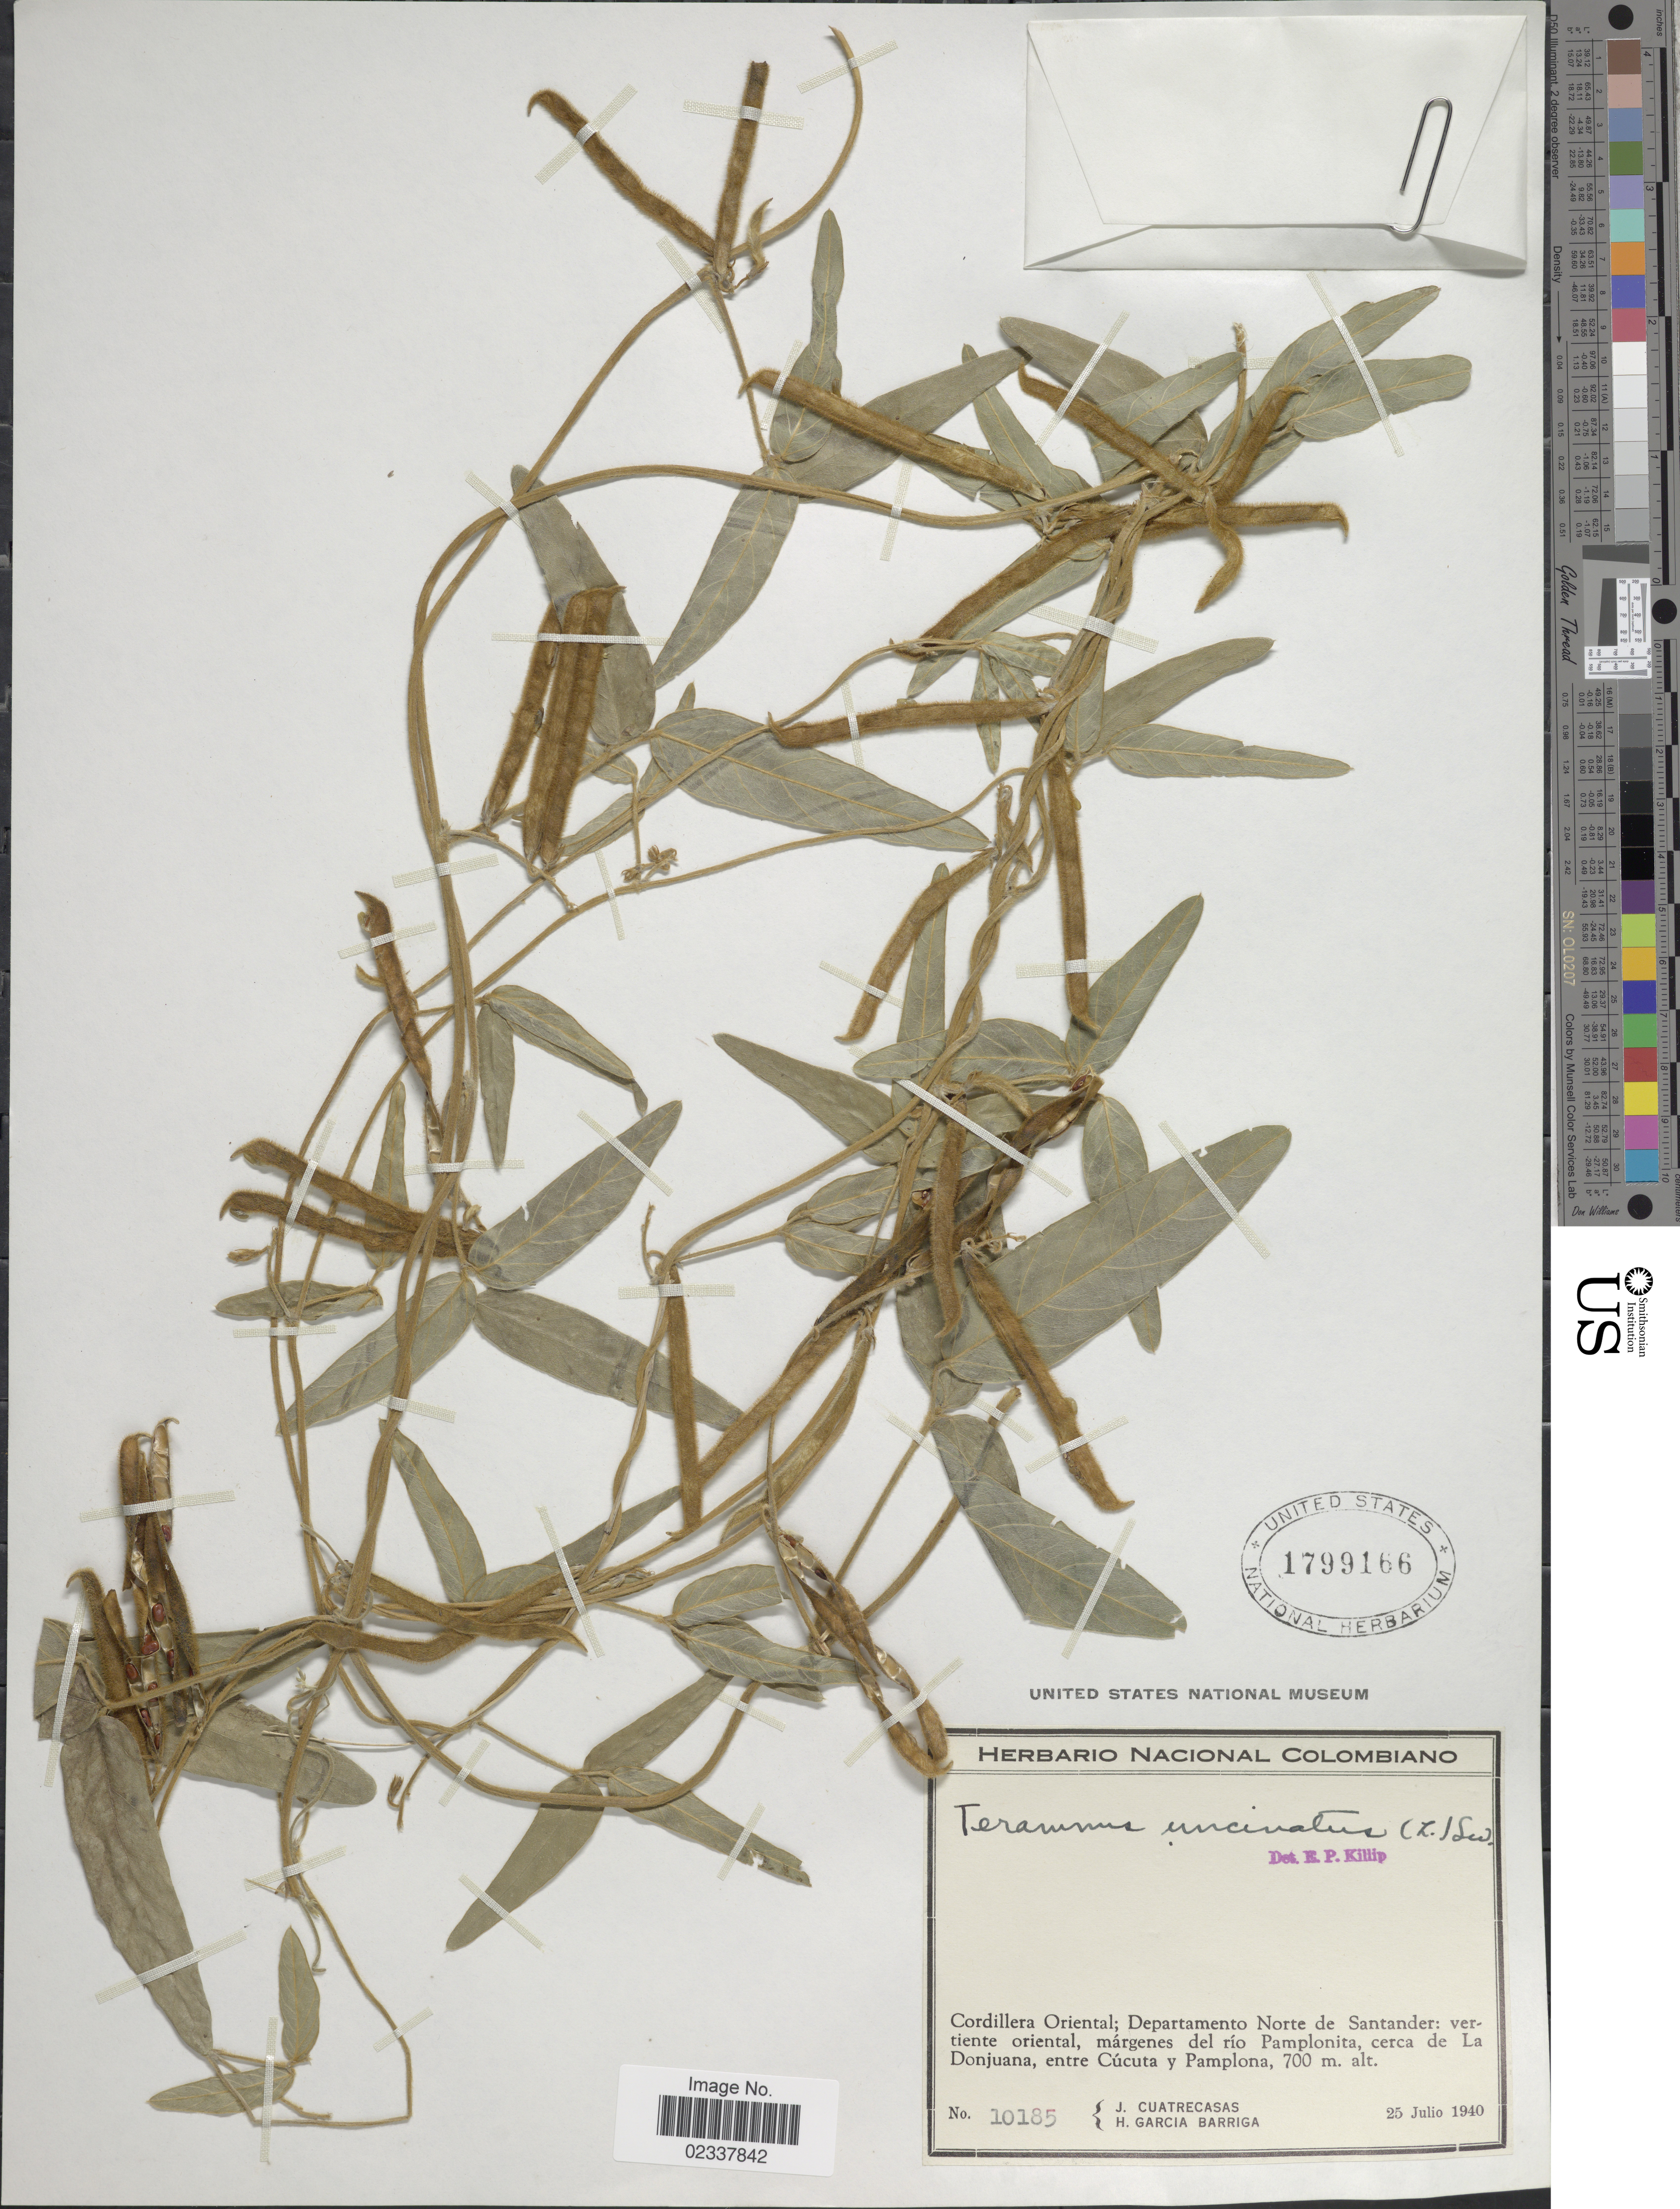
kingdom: Plantae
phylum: Tracheophyta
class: Magnoliopsida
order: Fabales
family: Fabaceae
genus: Teramnus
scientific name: Teramnus uncinatus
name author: (L.) Sw.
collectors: J. Cuatrecasas & H. García Barriga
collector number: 10185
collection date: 1940-07-25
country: Colombia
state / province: Norte de Santander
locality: Cordillera Oriental, vertiente oriental, margenes del Rio Pamplonita, cerca de La Donjuana, entre Cucuta y Pamplona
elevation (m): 700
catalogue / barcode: US 1799166